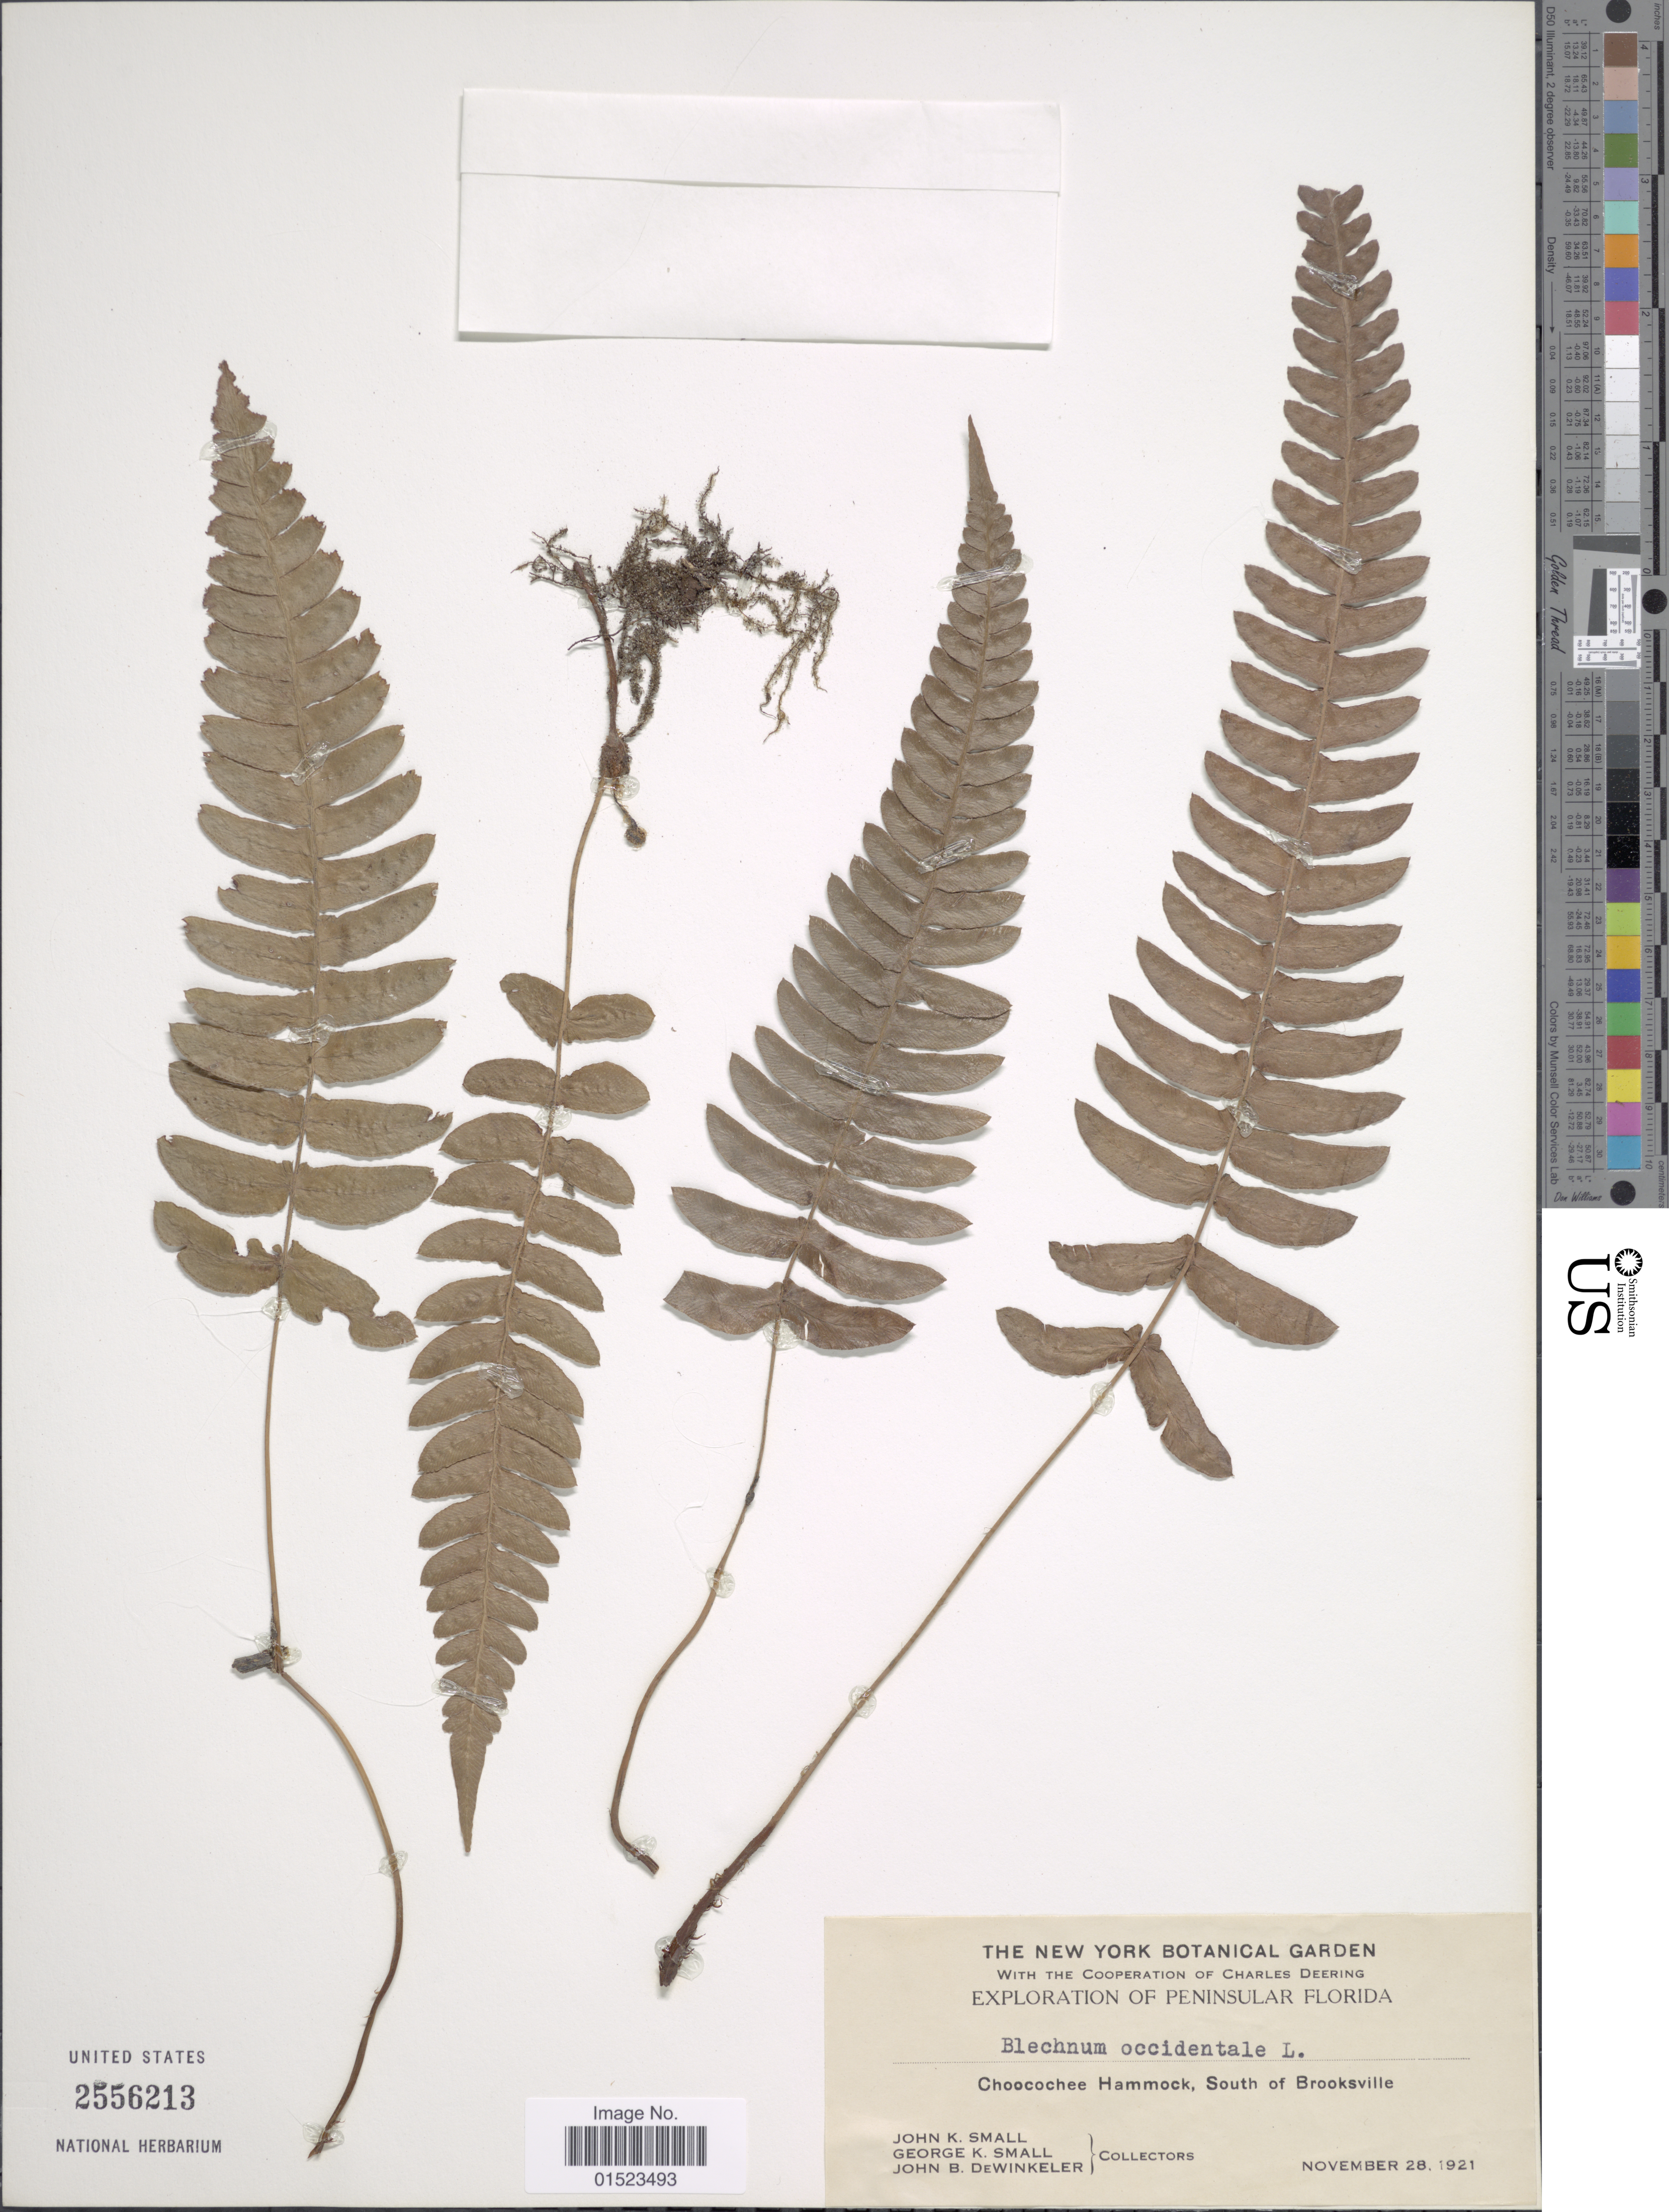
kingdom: Plantae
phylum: Tracheophyta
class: Polypodiopsida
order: Polypodiales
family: Blechnaceae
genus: Blechnum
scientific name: Blechnum glandulosum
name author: Link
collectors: J. K. Small, G. K. Small & J. B. Dewinkeler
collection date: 1921-11-28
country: United States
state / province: Florida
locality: Exploration of Peninsular Florida, Choocochatte Hammock, South of Brooksville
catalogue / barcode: US 2556213